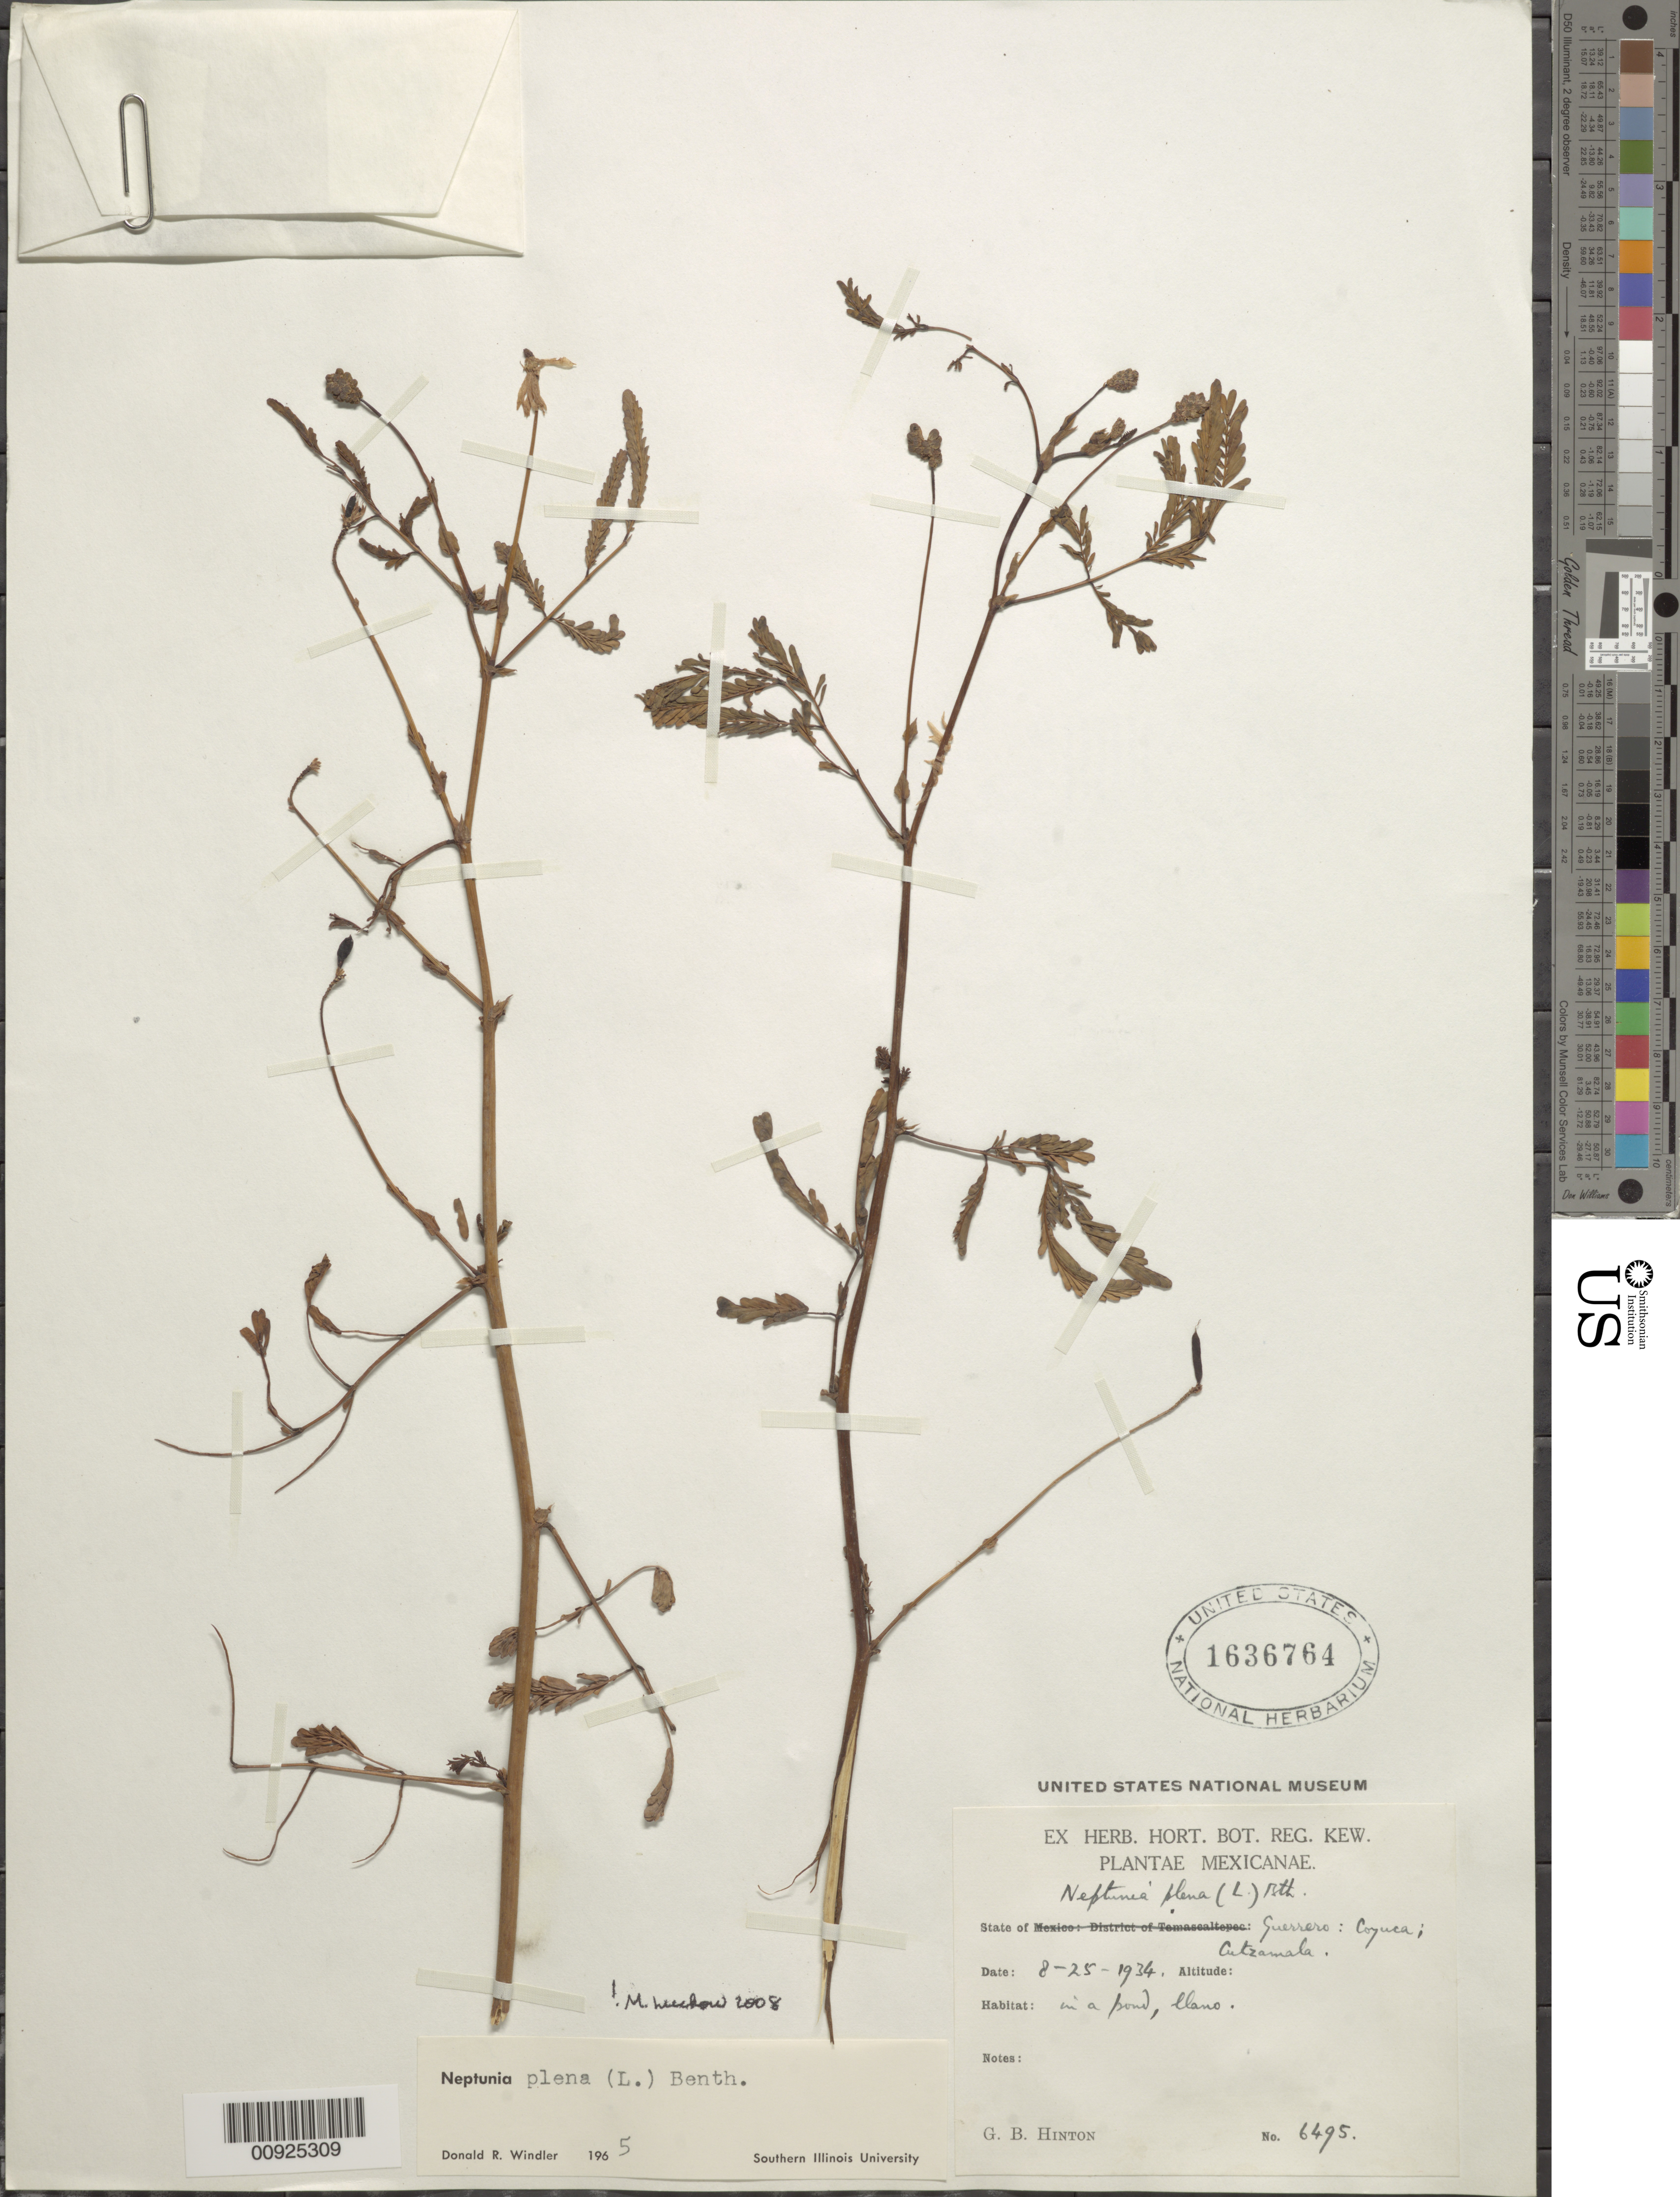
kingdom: Plantae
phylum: Tracheophyta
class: Magnoliopsida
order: Fabales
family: Fabaceae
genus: Neptunia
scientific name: Neptunia plena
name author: (L.) Benth.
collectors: G. B. Hinton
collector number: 6495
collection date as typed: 25 Aug 1934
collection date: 1934-08-25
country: Mexico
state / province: Guerrero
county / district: Coyuca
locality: State of Guerrero: Coyuca; Cutzamala.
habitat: In a pond, llano.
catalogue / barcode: US 1636764